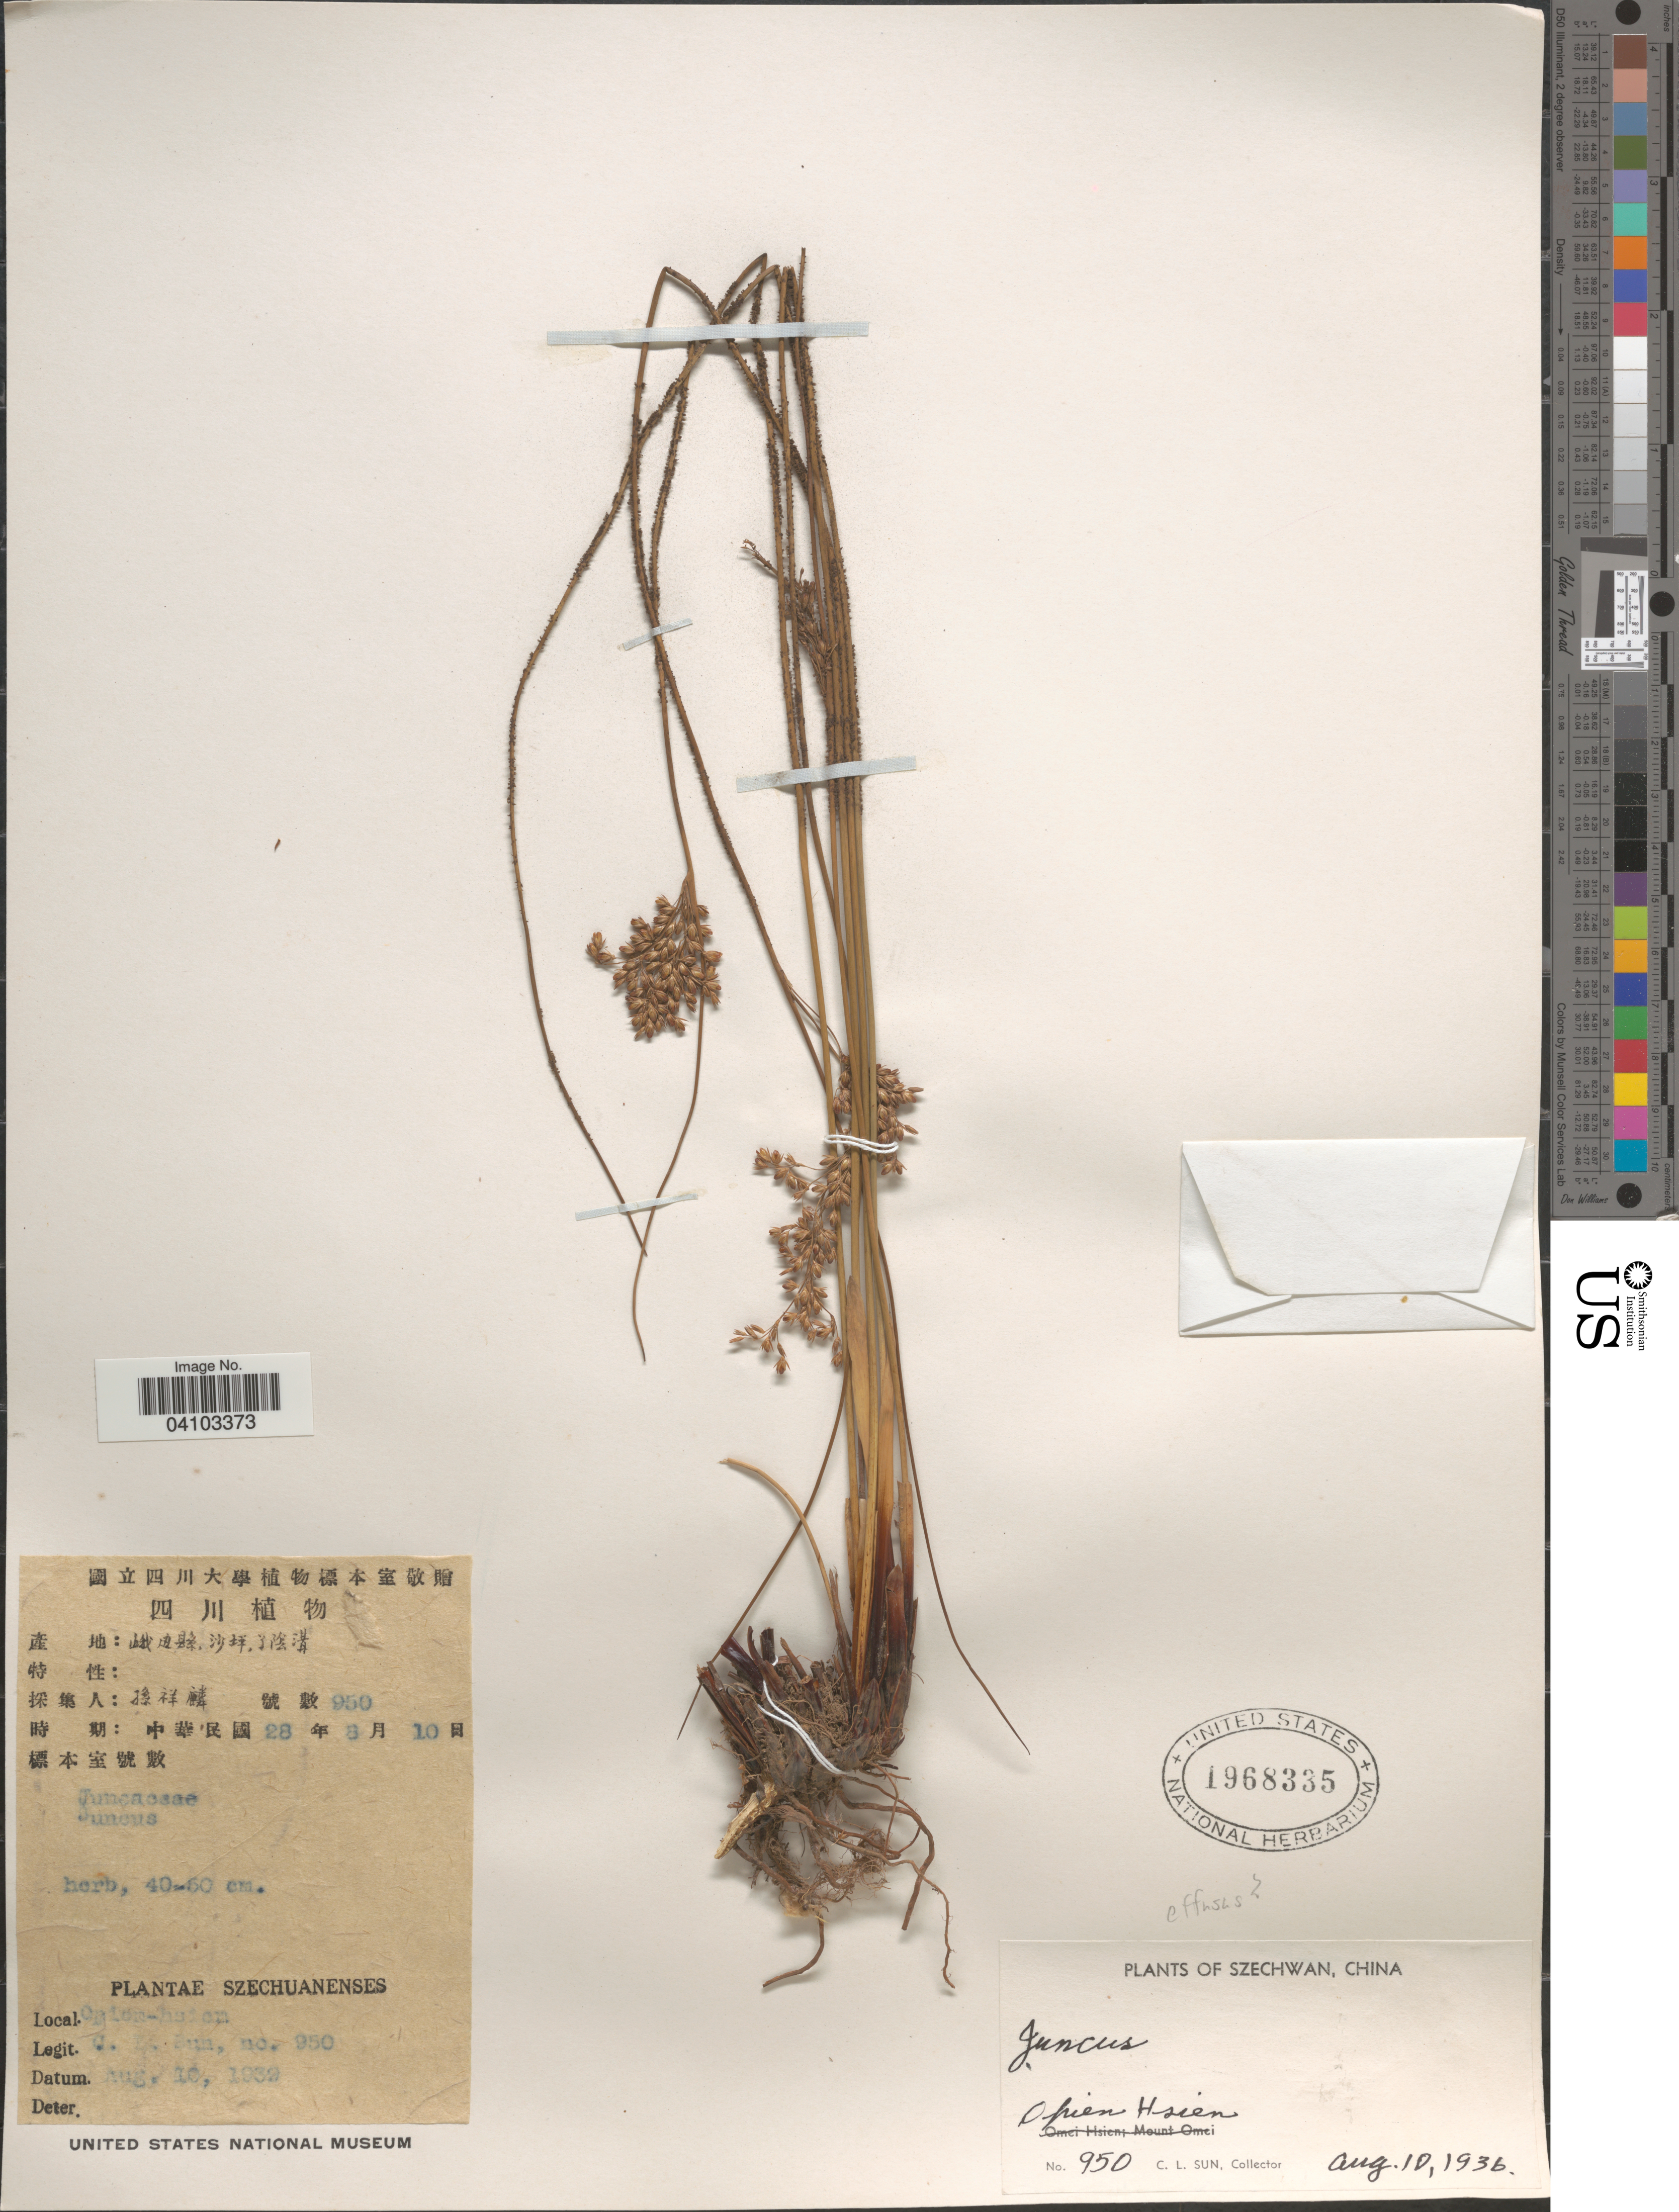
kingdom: Plantae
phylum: Tracheophyta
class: Liliopsida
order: Poales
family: Juncaceae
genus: Juncus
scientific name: Juncus sp.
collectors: C. Sun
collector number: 950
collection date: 1936-08-10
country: China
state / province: Sichuan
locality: Szechuanenses. Opien-hsien.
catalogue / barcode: US 1968335